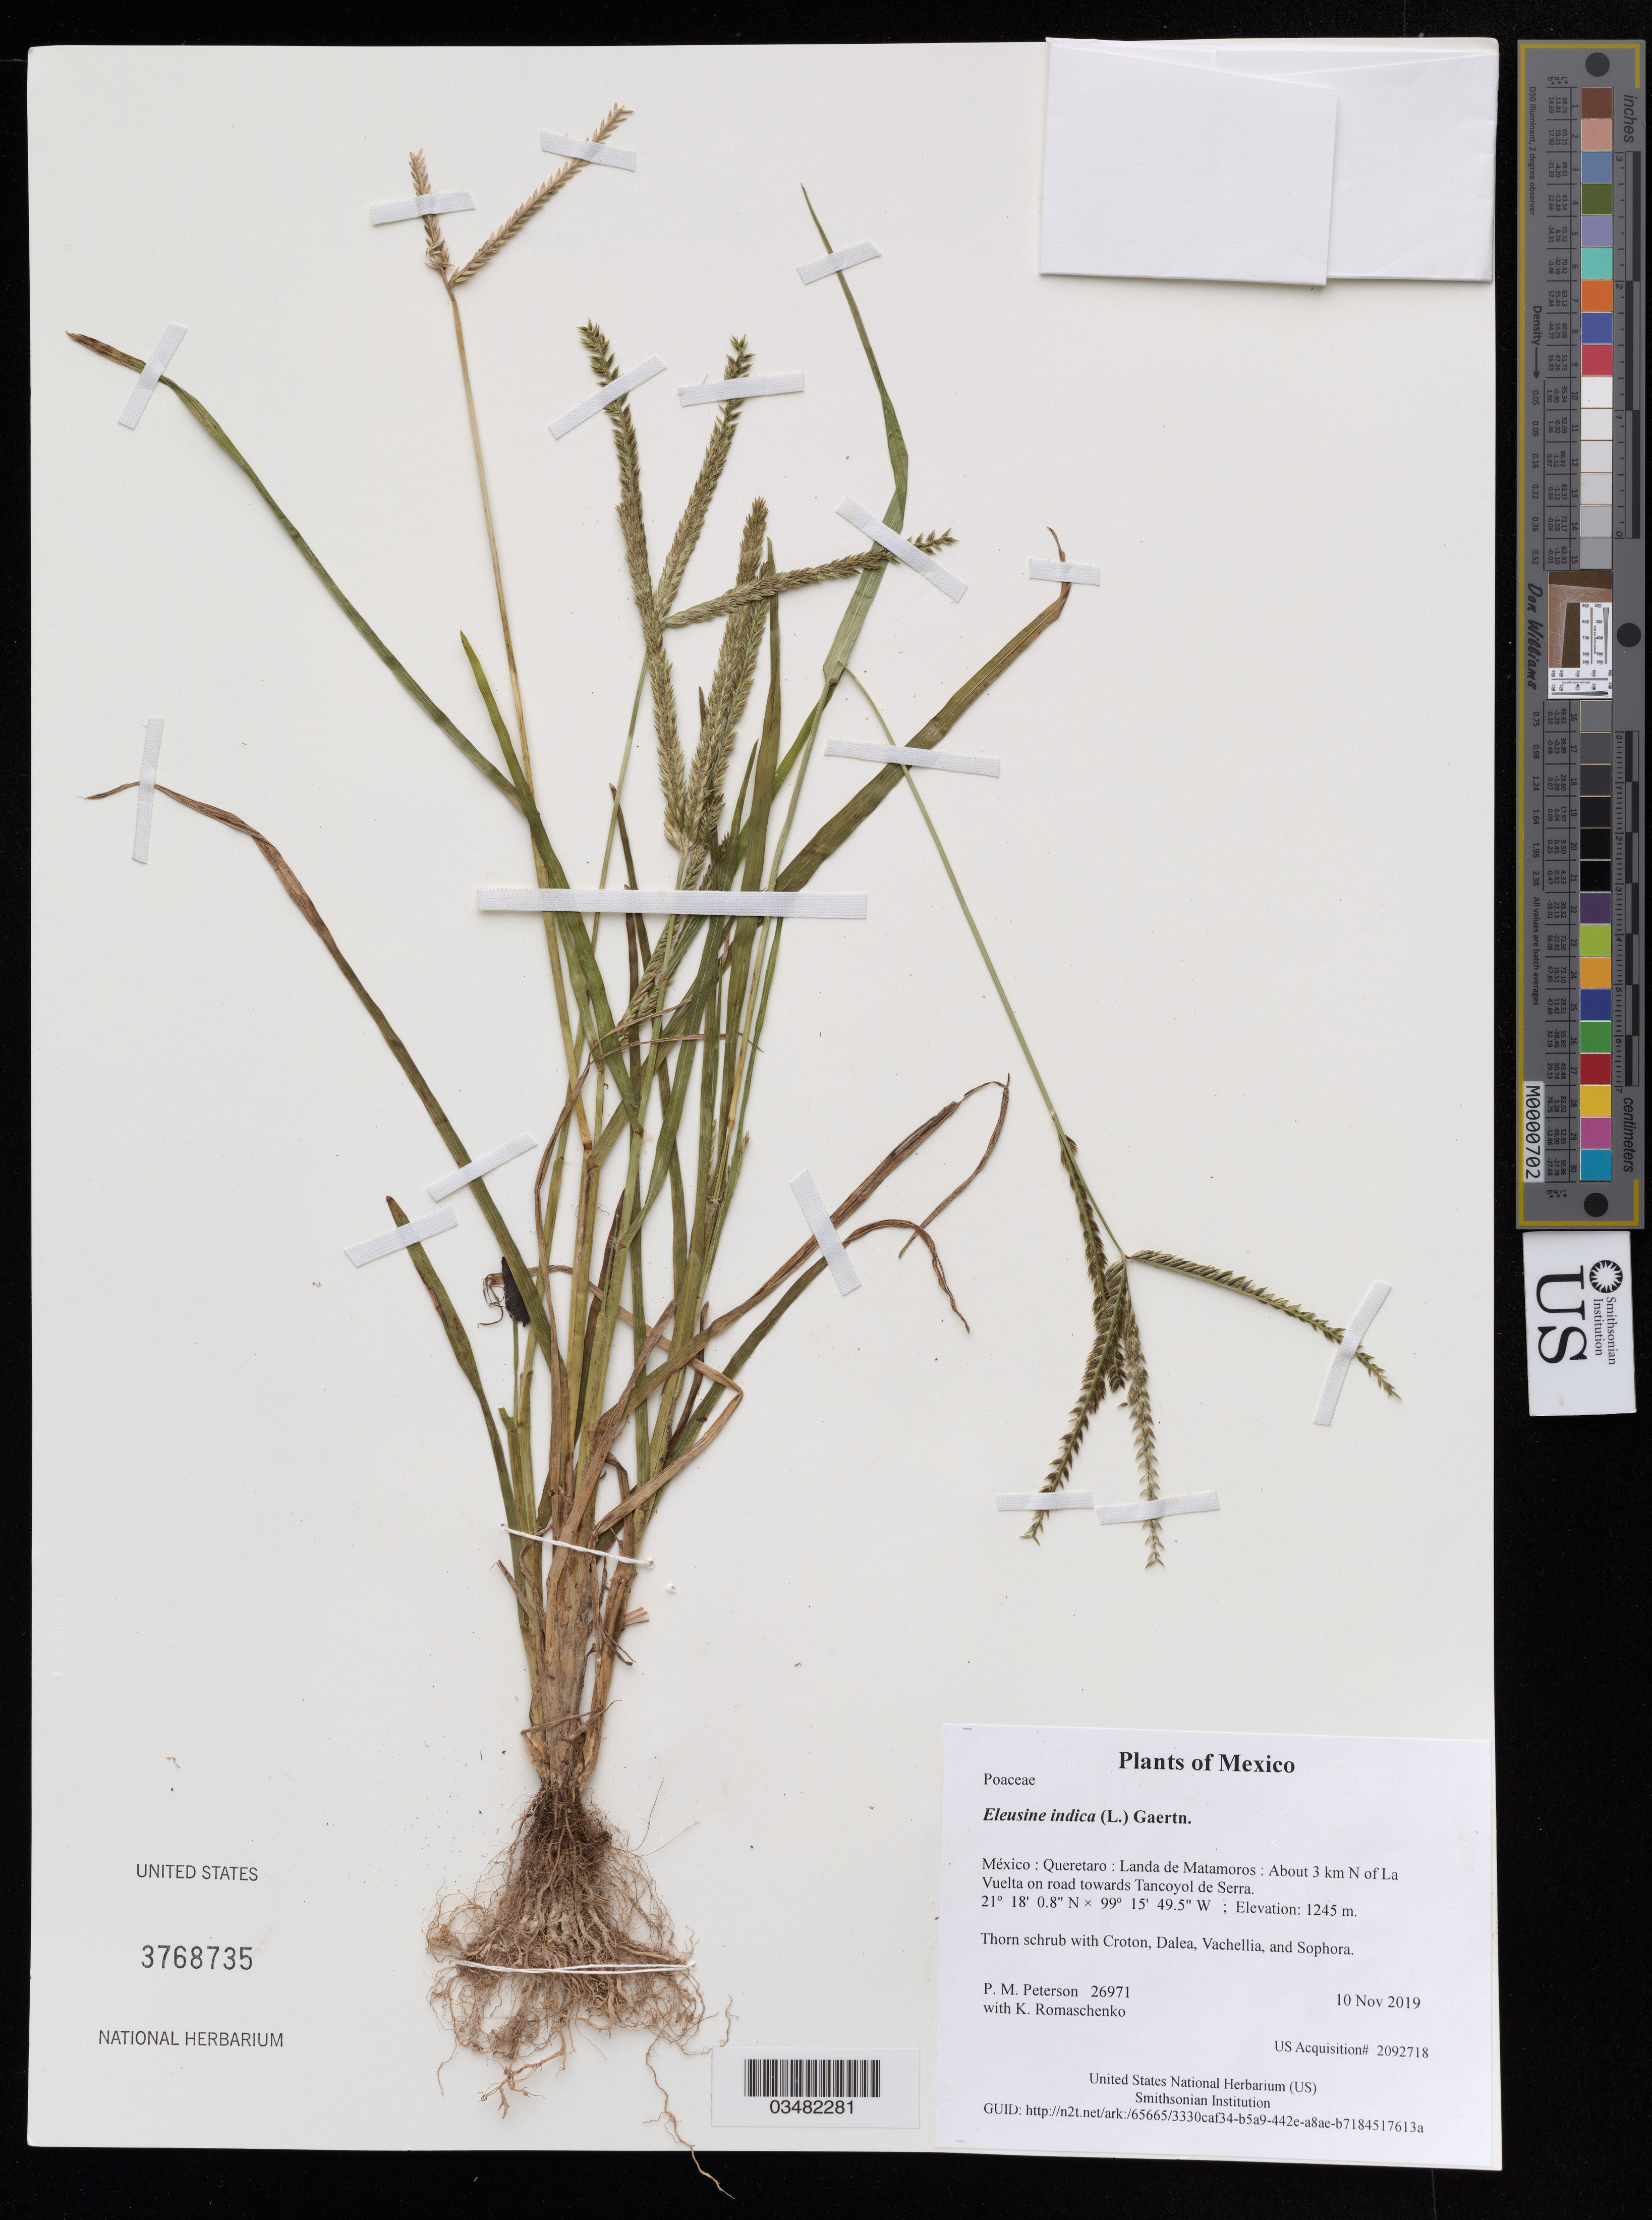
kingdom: Plantae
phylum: Tracheophyta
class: Liliopsida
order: Poales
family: Poaceae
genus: Eleusine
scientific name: Eleusine indica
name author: (L.) Gaertn.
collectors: P. M. Peterson & K. Romaschenko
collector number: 26971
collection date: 2019-11-10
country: México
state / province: Queretaro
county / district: Landa de Matamoros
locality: About 3 km N of La Vuelta on road towards Tancoyol de Serra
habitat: Thorn schrub with Croton, Dalea, Vachellia, and Sophora.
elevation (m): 1245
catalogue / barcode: US 3768735